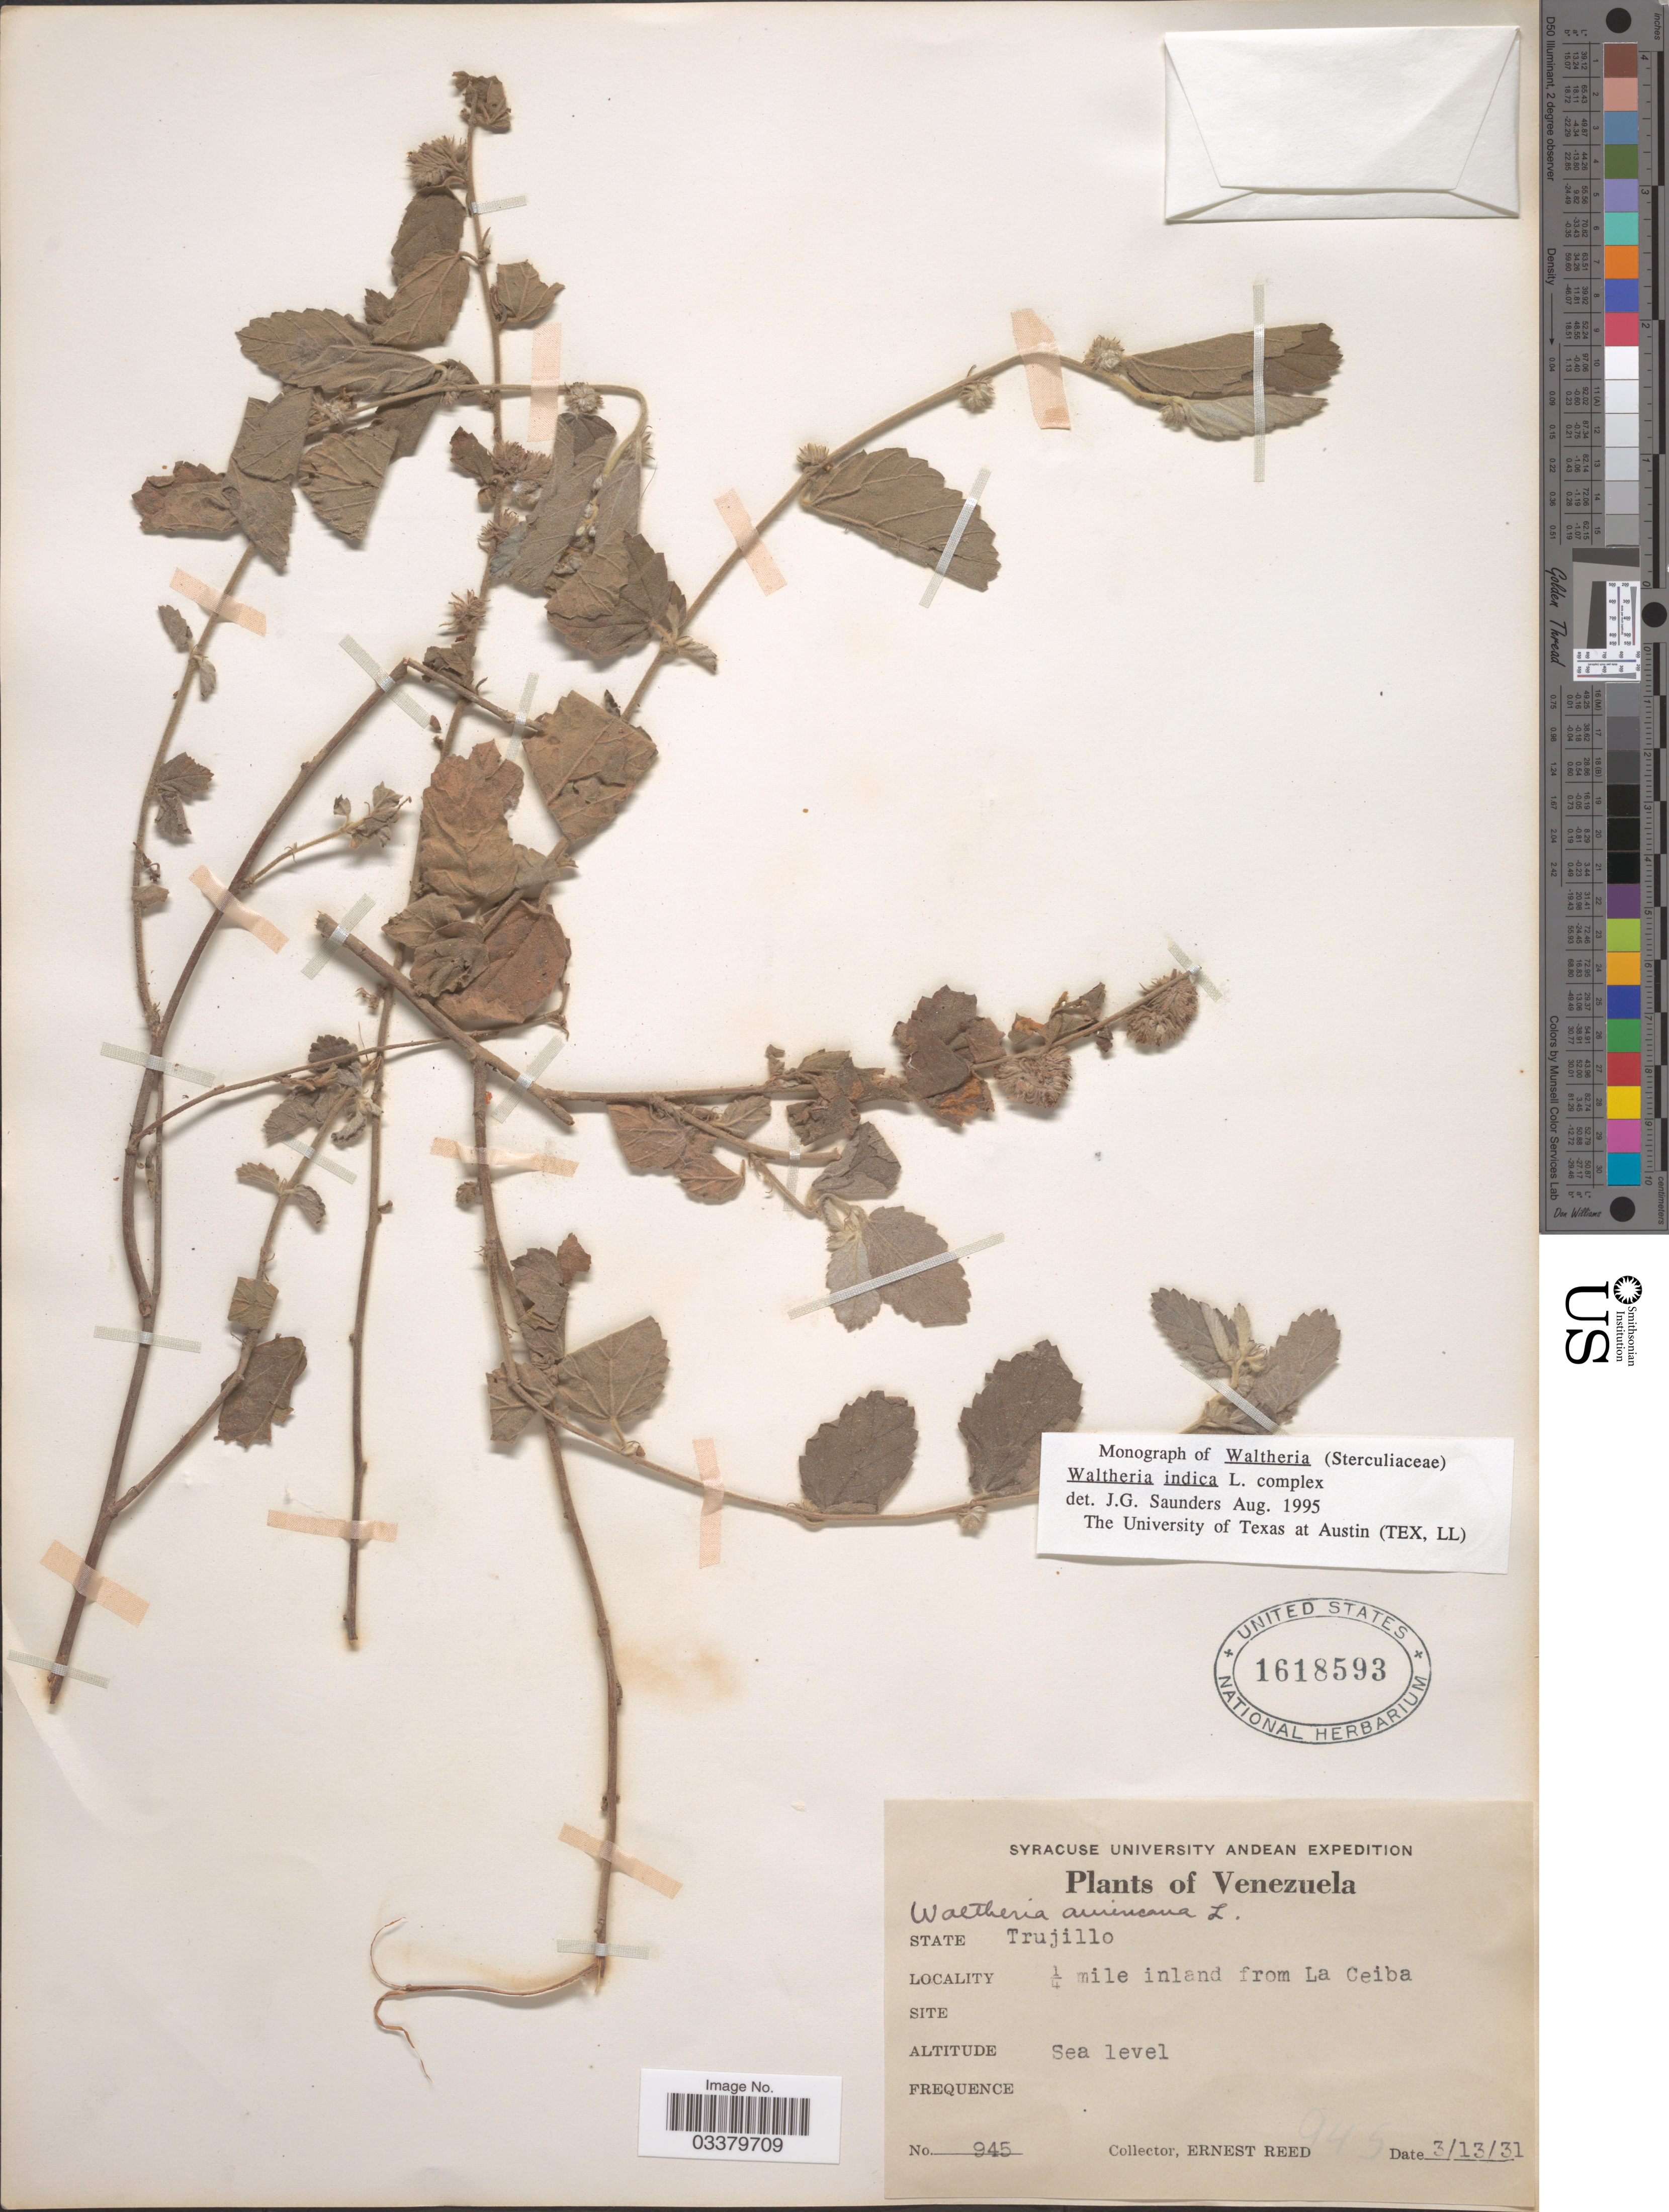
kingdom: Plantae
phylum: Tracheophyta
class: Magnoliopsida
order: Malvales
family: Malvaceae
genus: Waltheria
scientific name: Waltheria indica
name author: L.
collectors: E. Reed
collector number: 945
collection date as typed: Transcribed d/m/y: 13/3/31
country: Venezuela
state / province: Trujillo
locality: ¼ mile inland from La Ceiba.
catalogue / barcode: US 1618593